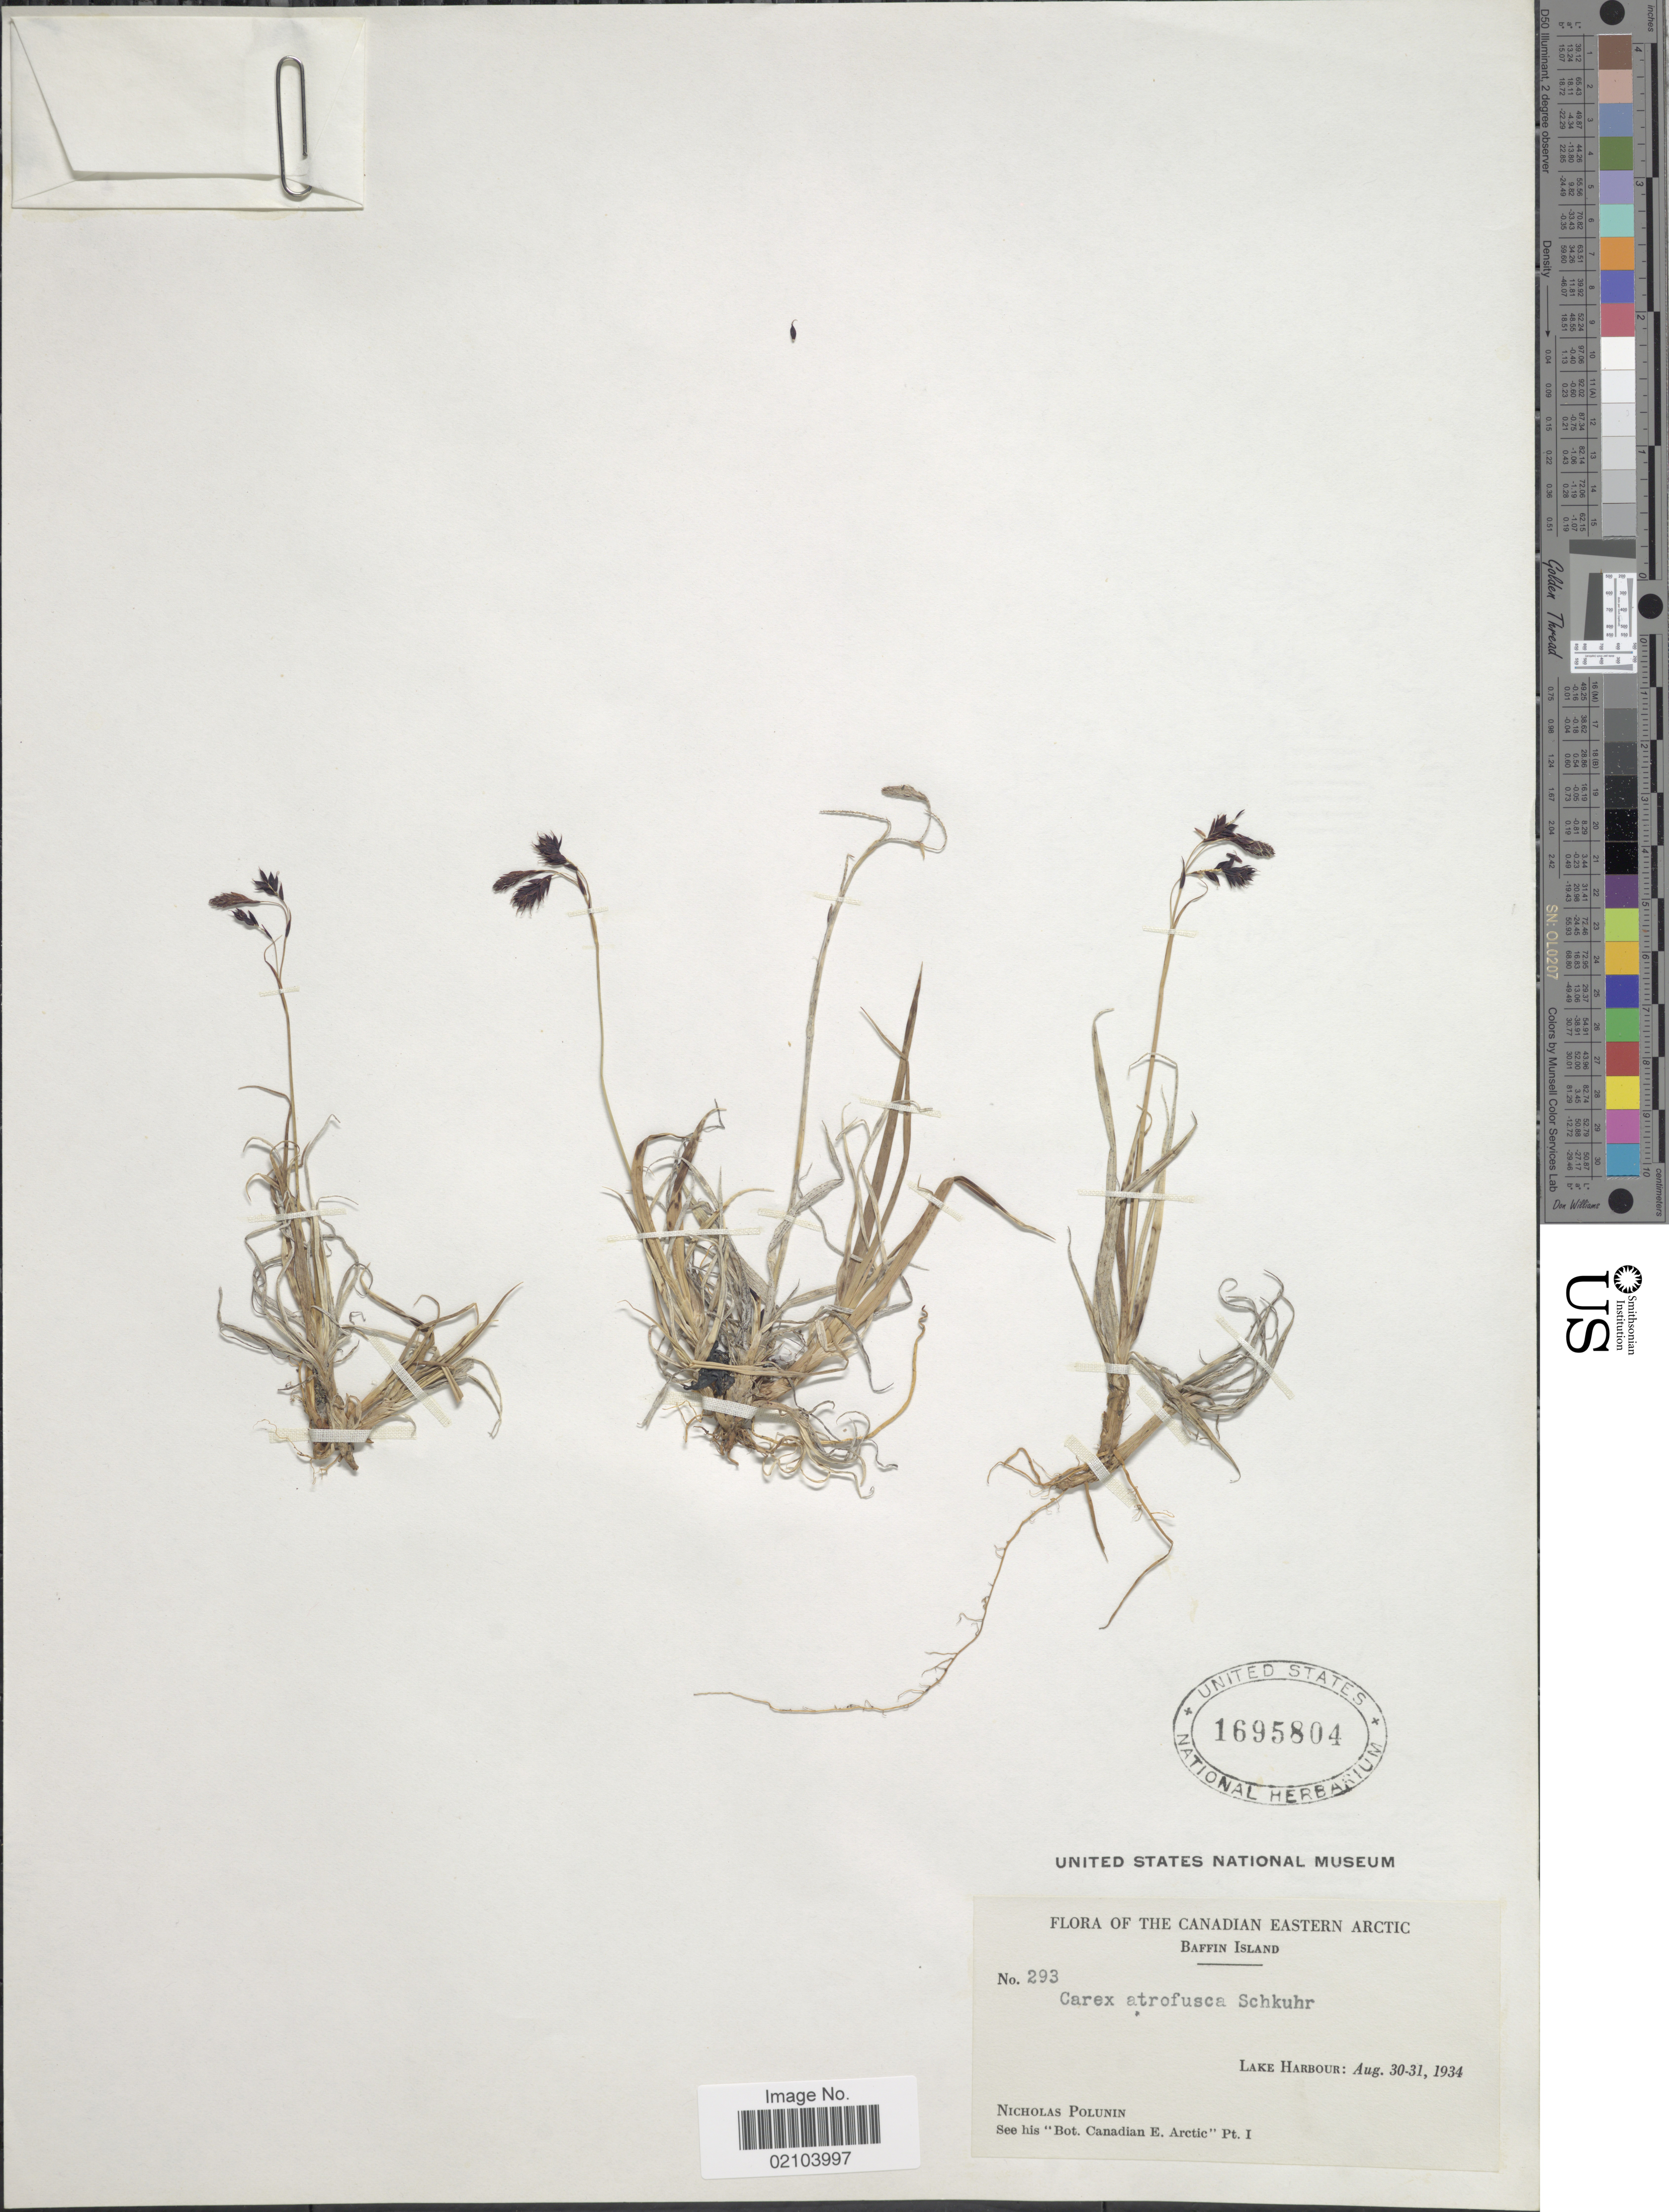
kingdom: Plantae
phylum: Tracheophyta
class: Liliopsida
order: Poales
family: Cyperaceae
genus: Carex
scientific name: Carex atrofusca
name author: Schkuhr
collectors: N. V. Polunin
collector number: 293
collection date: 1934-08-30/1934-08-31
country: Canada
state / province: Nunavut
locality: Canadian Eastern Arctic. Baffin Island. Lake Harbour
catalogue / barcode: US 1695804